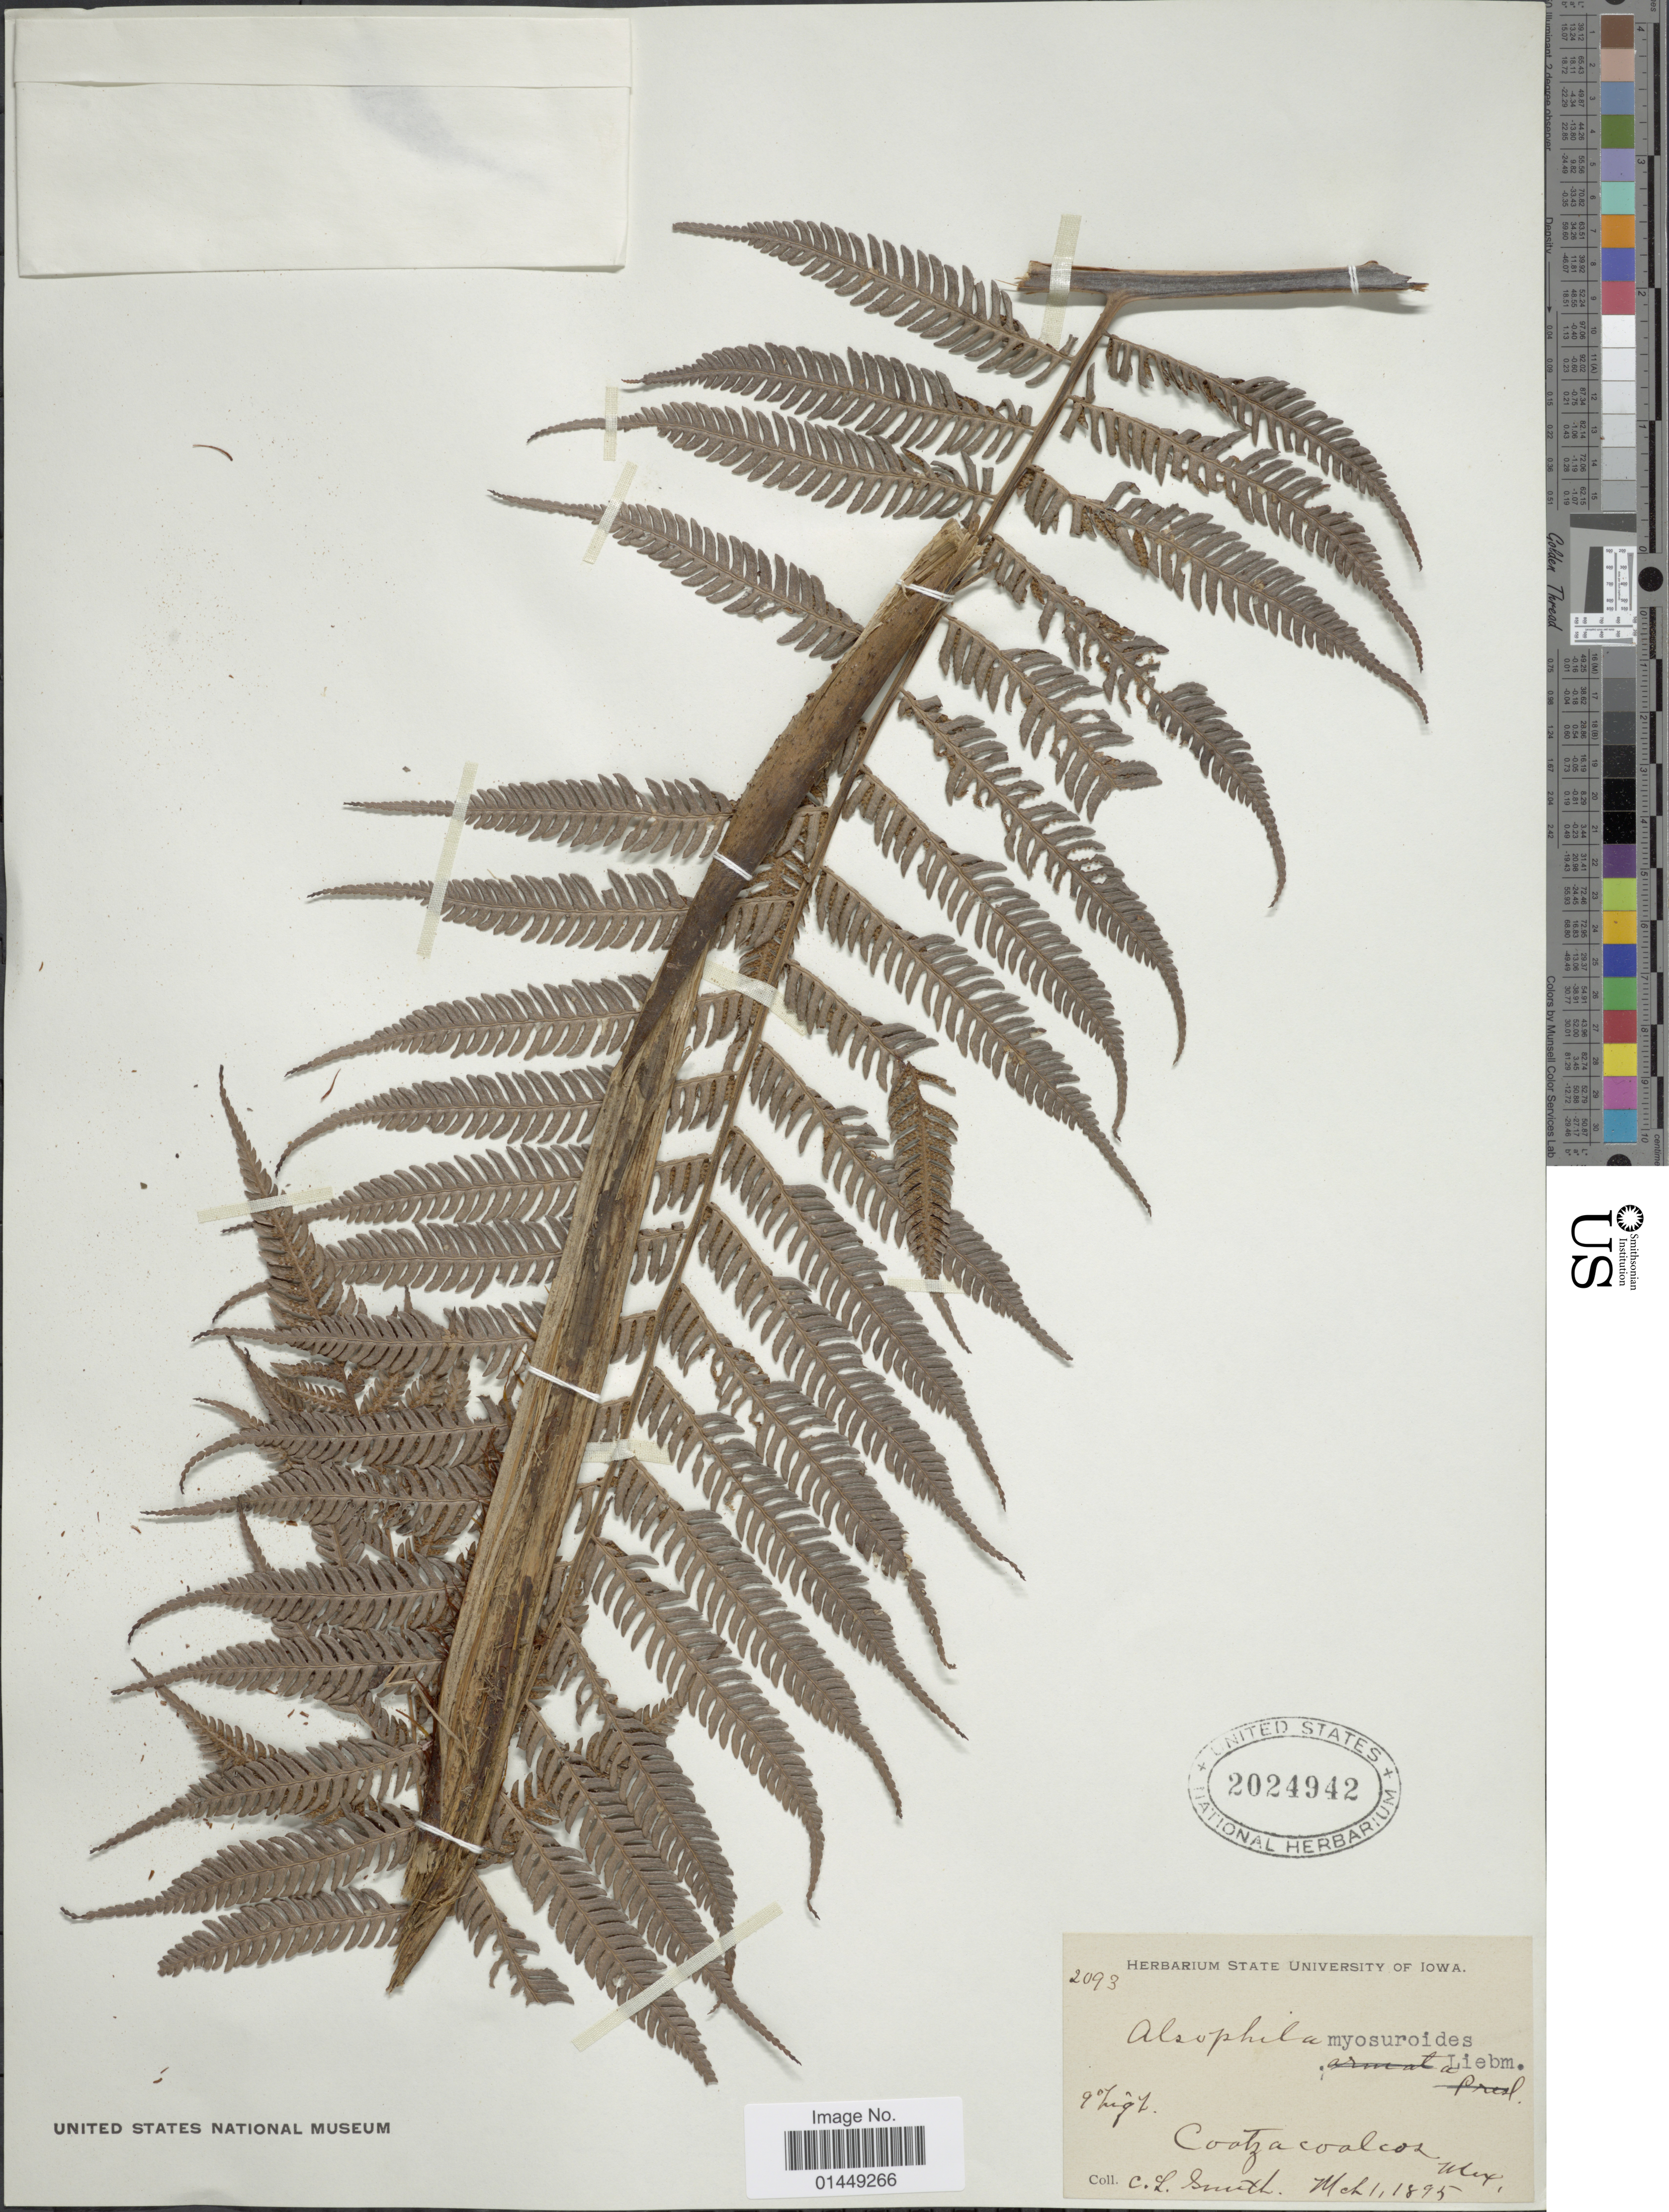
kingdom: Plantae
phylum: Tracheophyta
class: Polypodiopsida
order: Cyatheales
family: Cyatheaceae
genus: Cyathea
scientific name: Cyathea myosuriodes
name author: (Liebm.) Domin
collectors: C. L. Smith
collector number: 2093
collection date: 1895-03-01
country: Mexico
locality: Coatzacoalcos, Mex.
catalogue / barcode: US 2024942